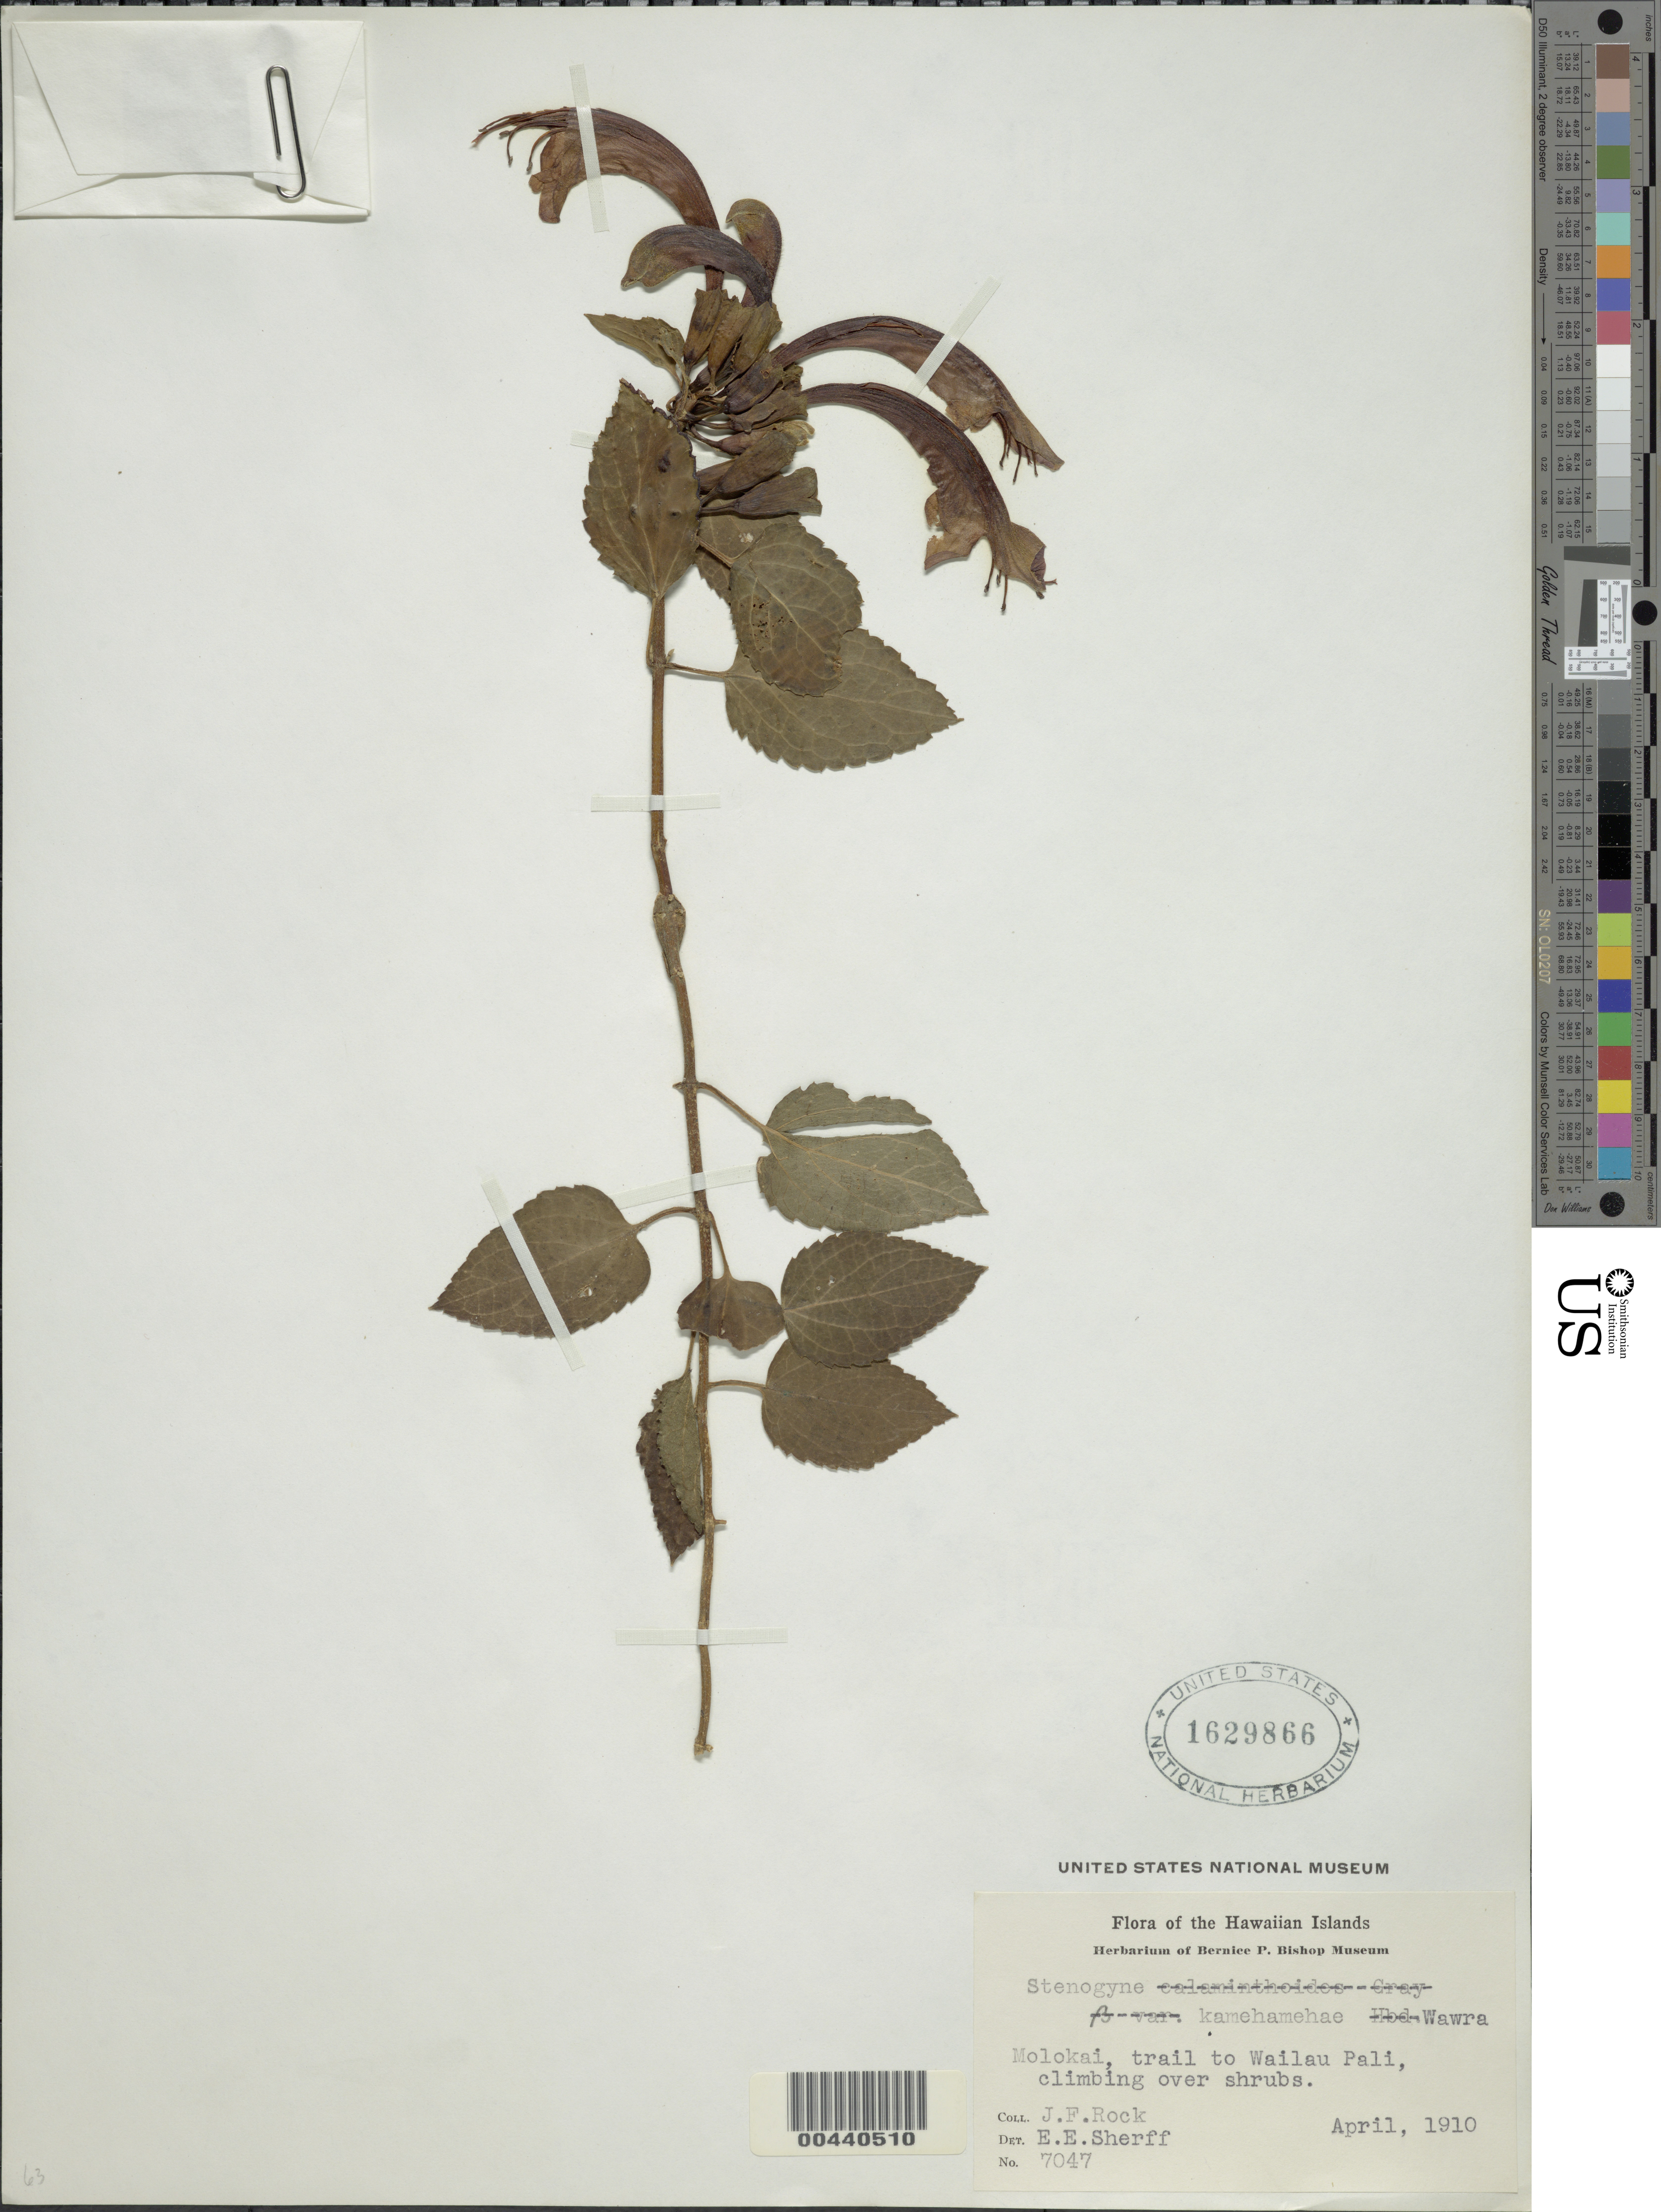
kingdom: Plantae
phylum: Tracheophyta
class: Magnoliopsida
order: Lamiales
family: Lamiaceae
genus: Stenogyne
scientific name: Stenogyne kamehamehae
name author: Wawra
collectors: J. F. Rock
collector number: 7047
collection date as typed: Apr 1910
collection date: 1910-04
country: United States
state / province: Hawaii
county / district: Maui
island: Moloka'i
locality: Trail to Wailua Pali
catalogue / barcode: US 1629866